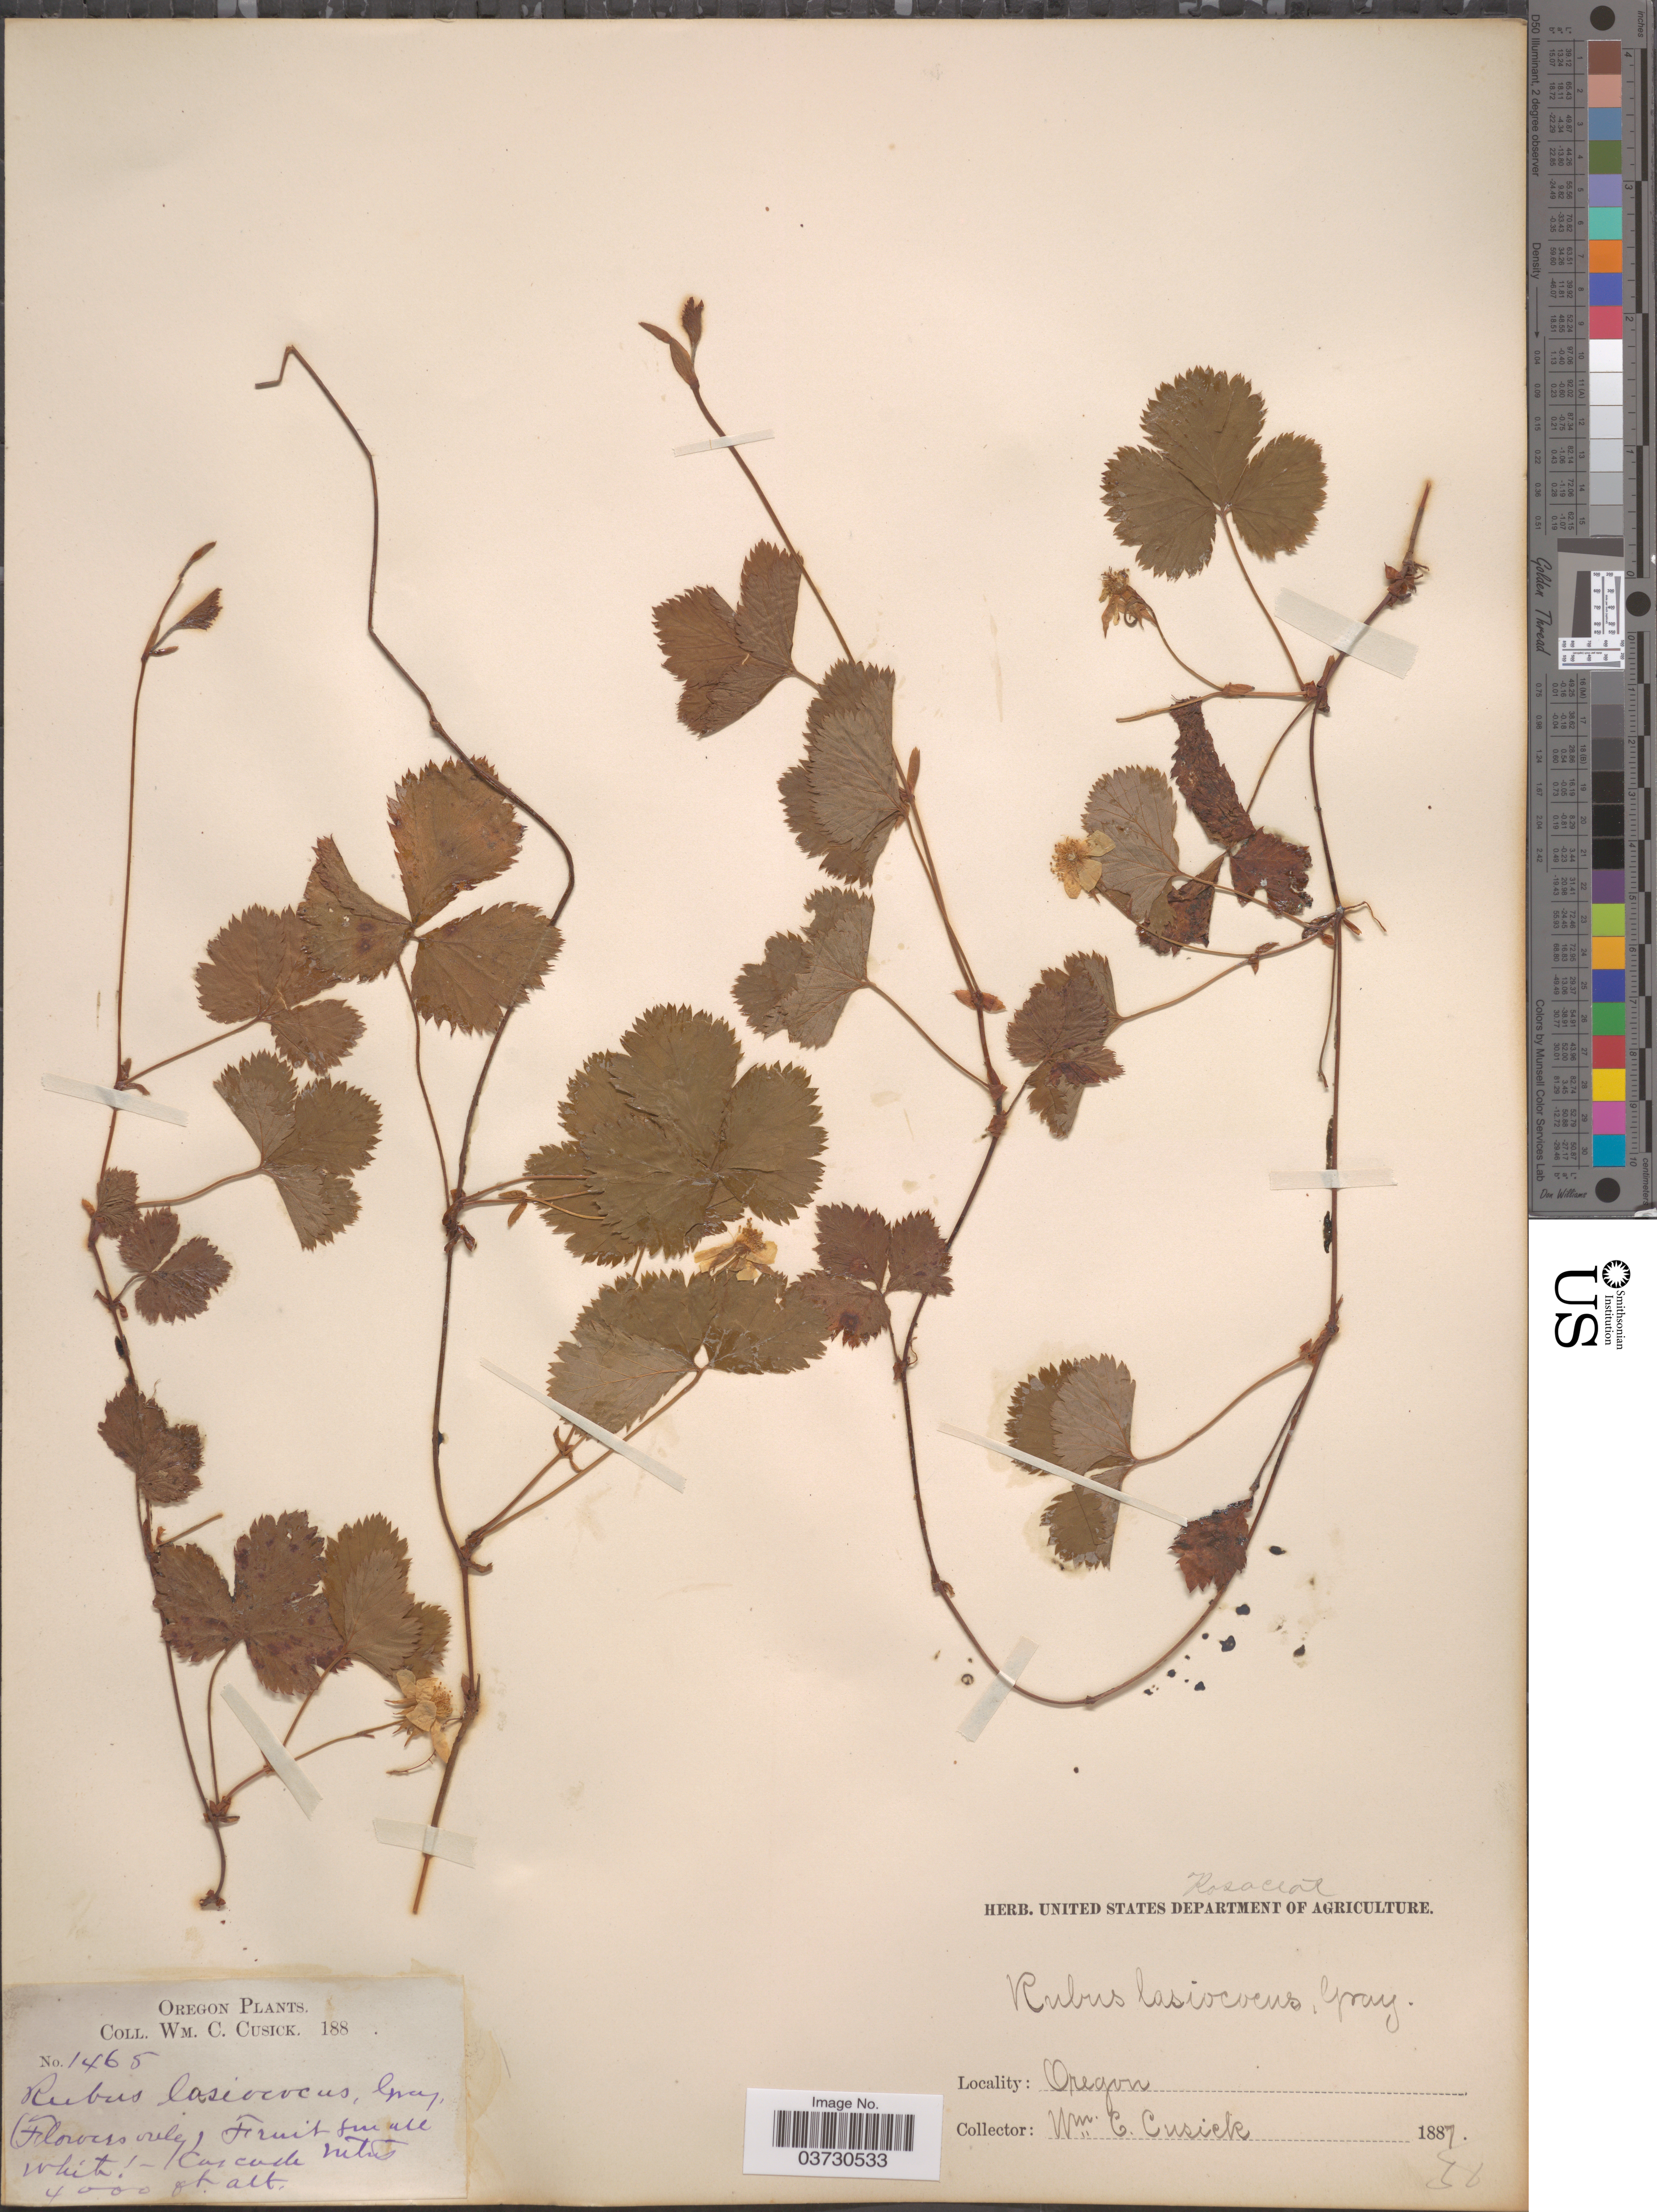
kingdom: Plantae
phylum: Tracheophyta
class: Magnoliopsida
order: Rosales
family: Rosaceae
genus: Rubus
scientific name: Rubus lasiococcus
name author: A. Gray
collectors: W. C. Cusick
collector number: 1465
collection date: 1887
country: United States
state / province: Oregon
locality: Cascade Mts.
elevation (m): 1219